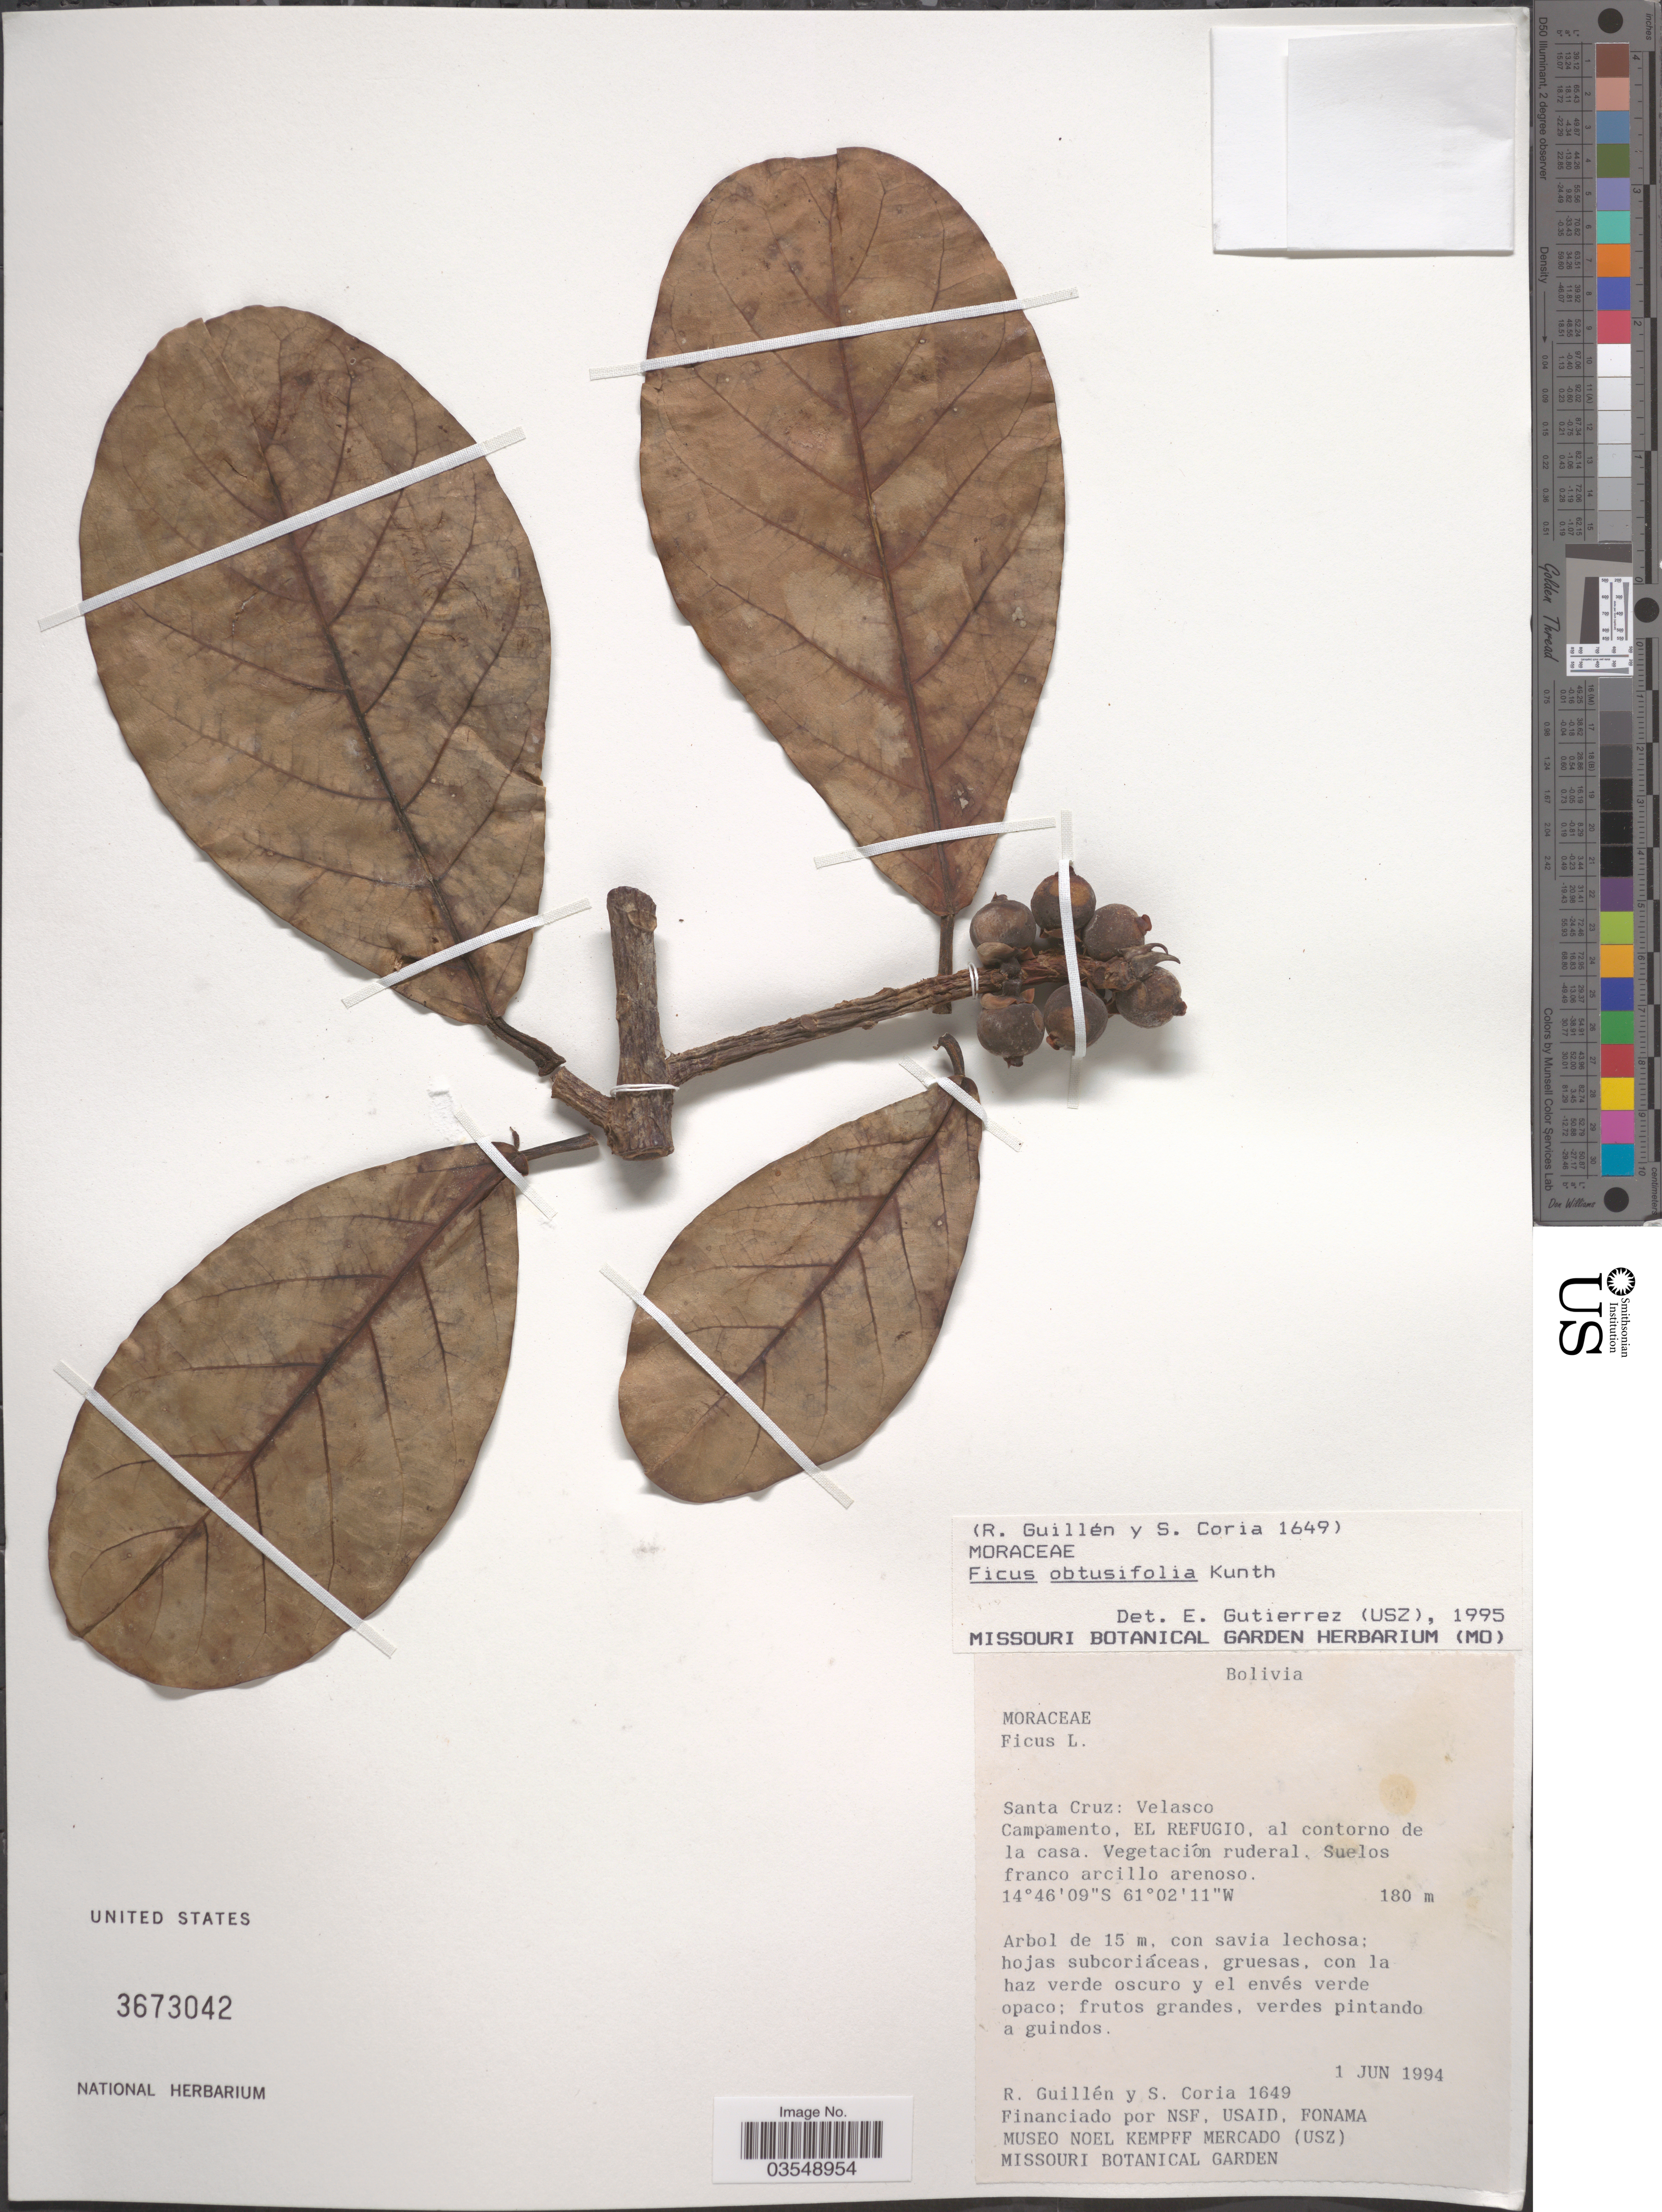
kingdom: Plantae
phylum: Tracheophyta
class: Magnoliopsida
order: Rosales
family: Moraceae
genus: Ficus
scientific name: Ficus obtusifolia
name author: Kunth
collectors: R. Guillen & S. Coria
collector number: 1649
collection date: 1994-06-01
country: Bolivia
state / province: Santa Cruz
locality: Velasco. Campamento, El Refugio, al contorno de la casa.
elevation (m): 180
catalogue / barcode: US 3673042